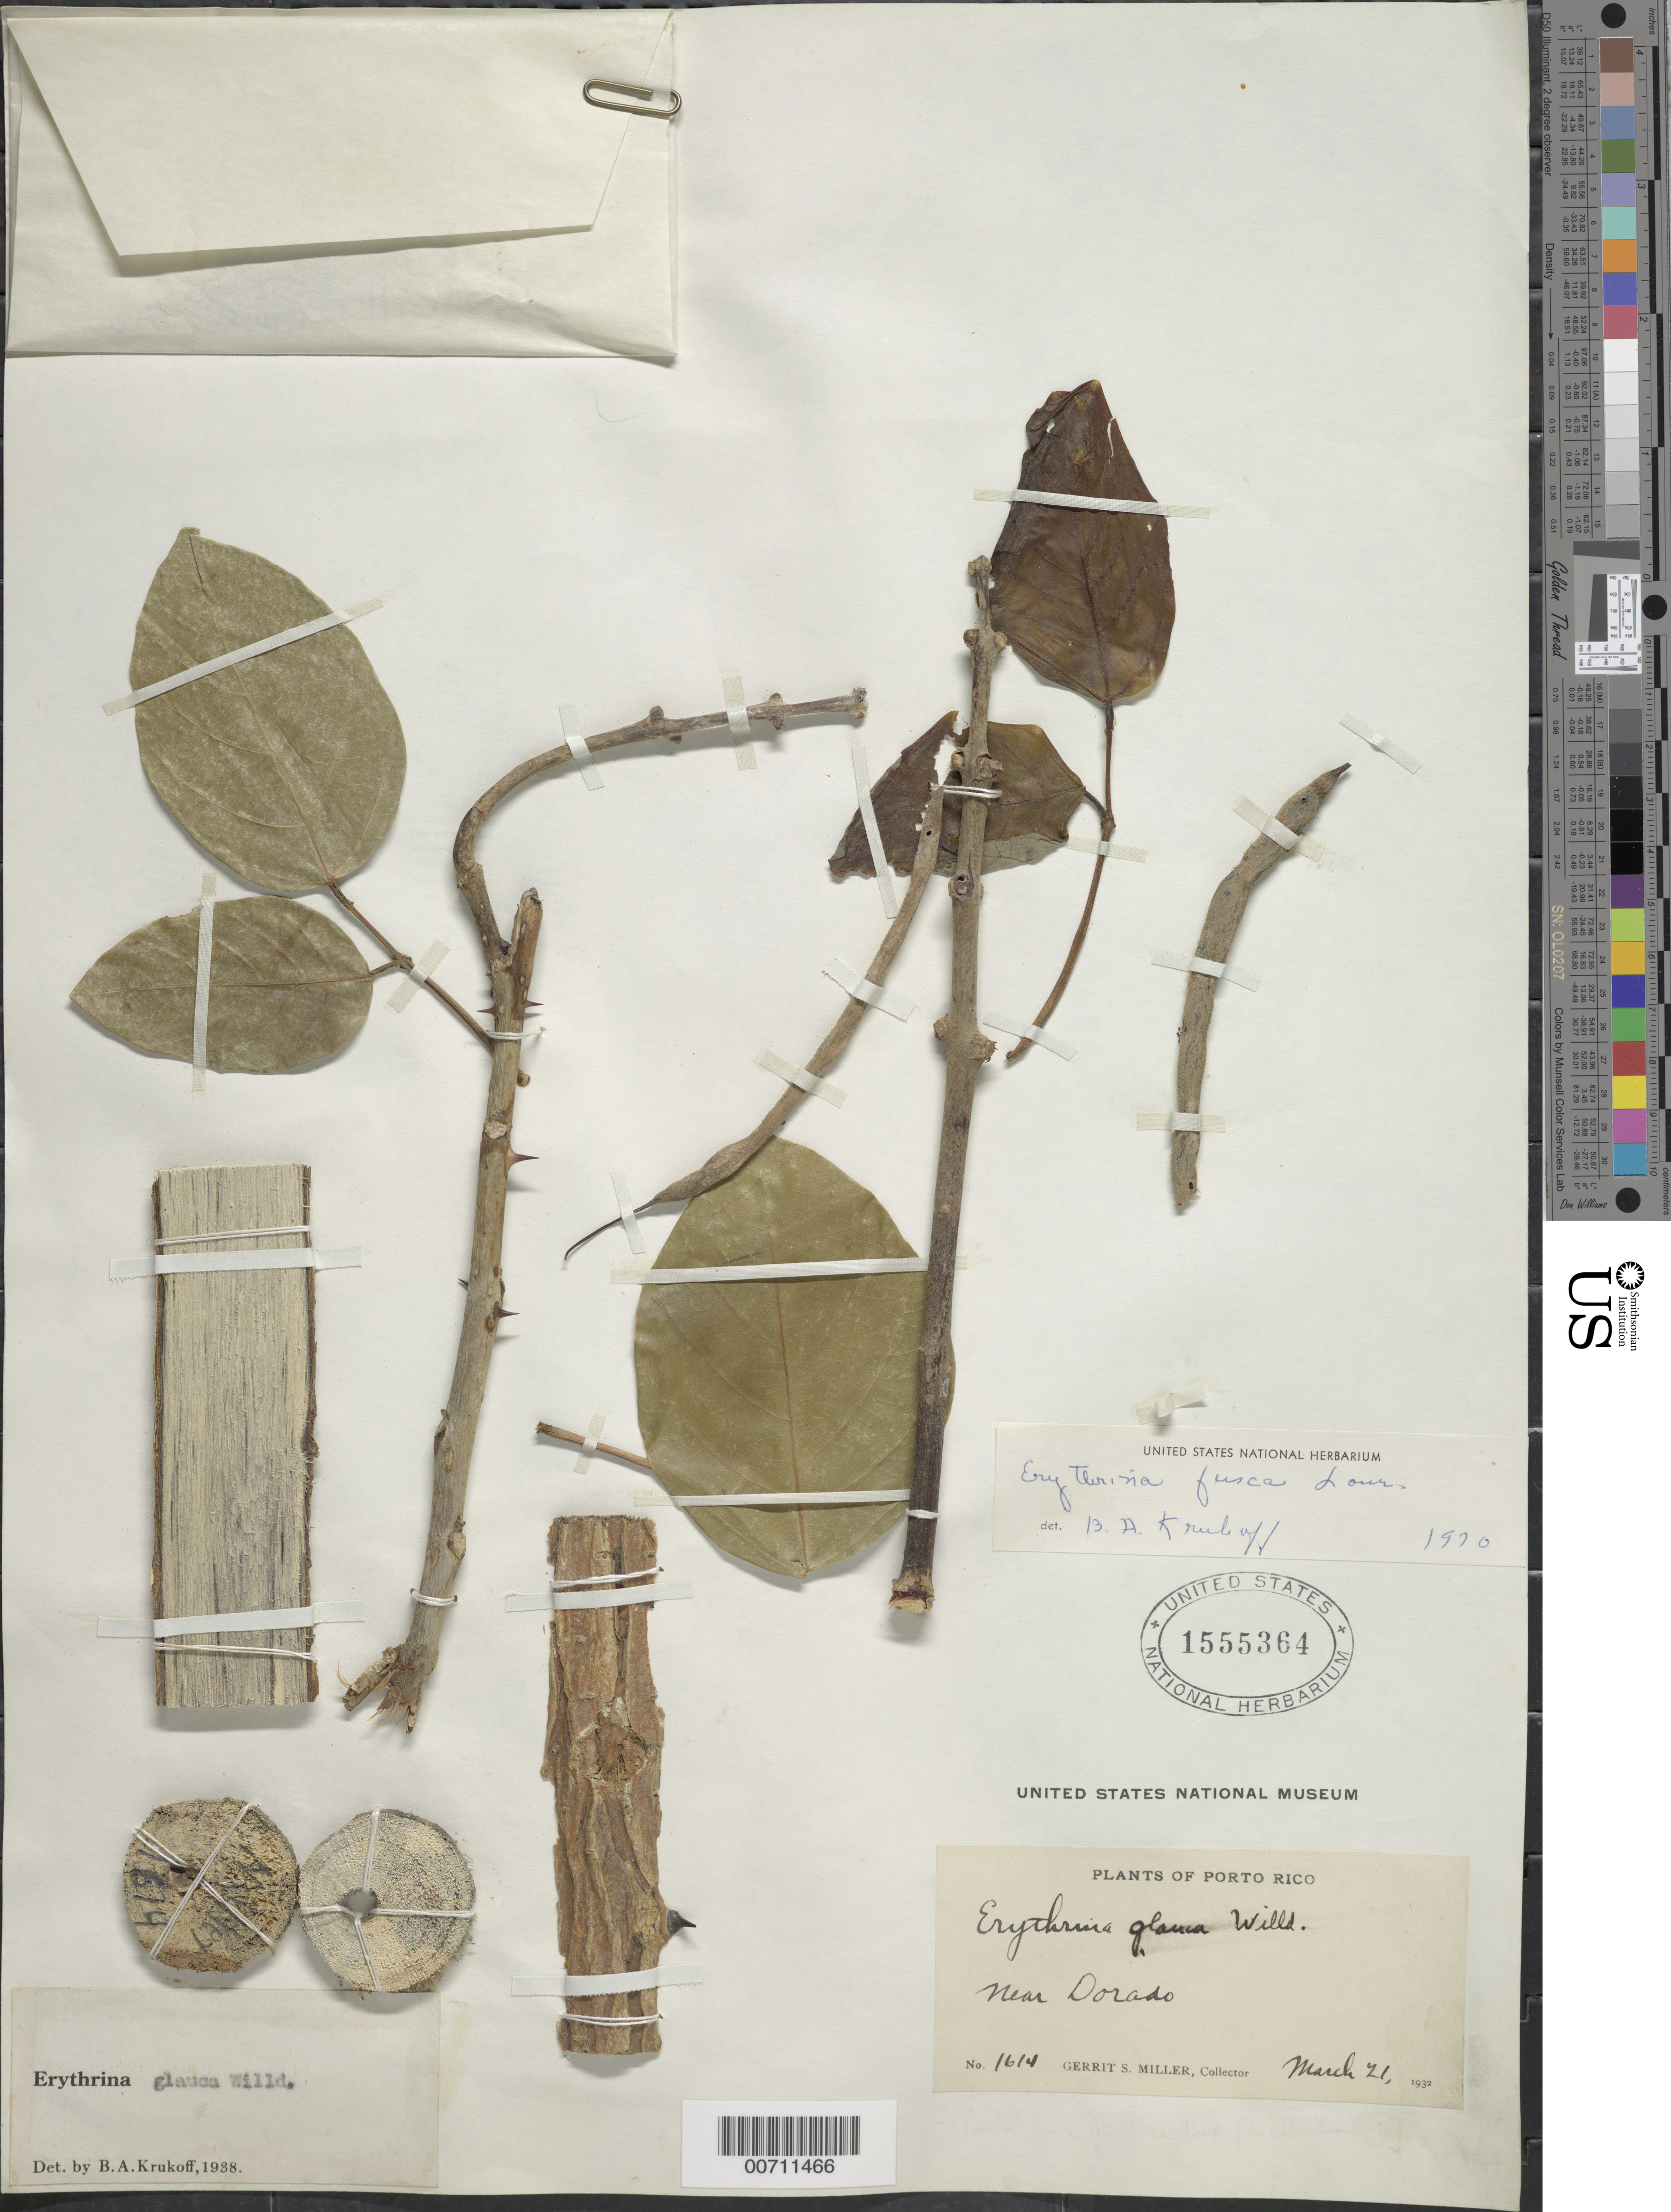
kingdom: Plantae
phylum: Tracheophyta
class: Magnoliopsida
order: Fabales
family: Fabaceae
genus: Erythrina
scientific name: Erythrina fusca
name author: Lour.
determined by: Krukoff, B. A.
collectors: G. S. Miller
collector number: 1614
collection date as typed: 21 Mar 1932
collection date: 1932-03-21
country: Puerto Rico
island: Greater Antilles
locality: Dorado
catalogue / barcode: US 1555364